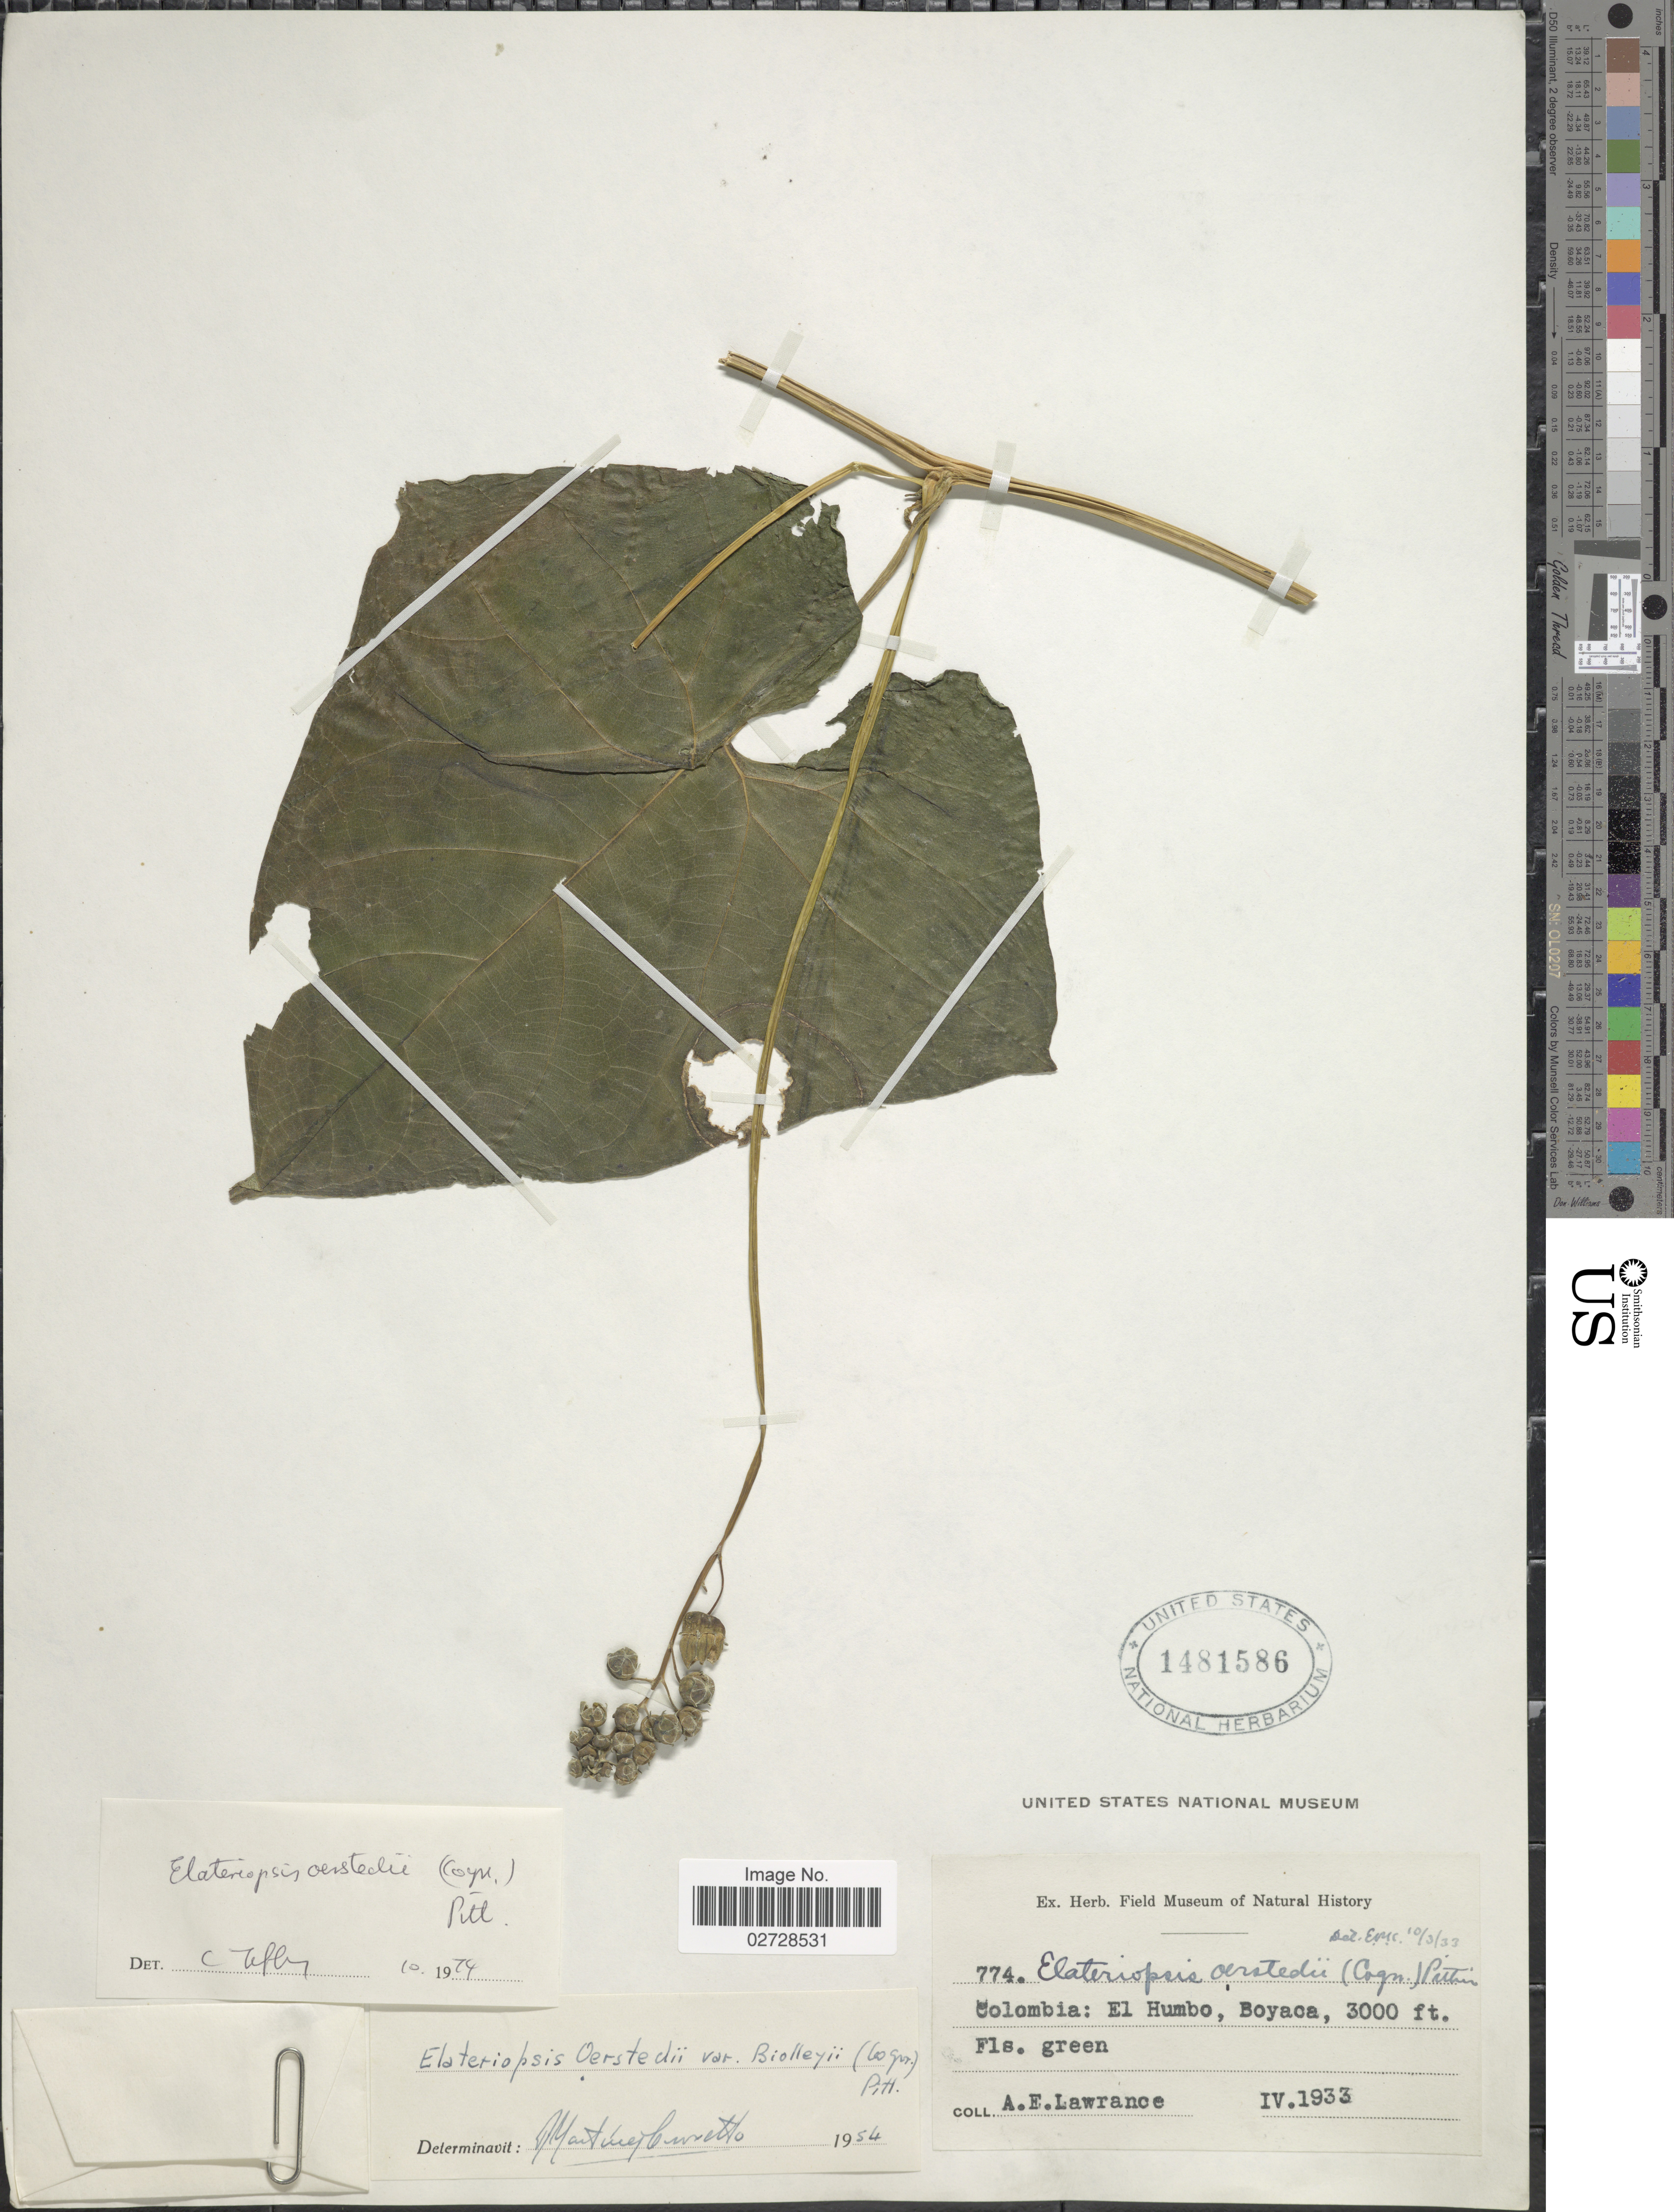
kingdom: Plantae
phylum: Tracheophyta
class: Magnoliopsida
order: Cucurbitales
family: Cucurbitaceae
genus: Hanburia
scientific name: Hanburia oerstedii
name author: (Cogn.) H. Schaef. & S.S. Renner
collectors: A. Lawrance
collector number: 774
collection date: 1933-04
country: Colombia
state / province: Boyacá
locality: El Humbo.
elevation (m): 914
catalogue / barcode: US 1481586